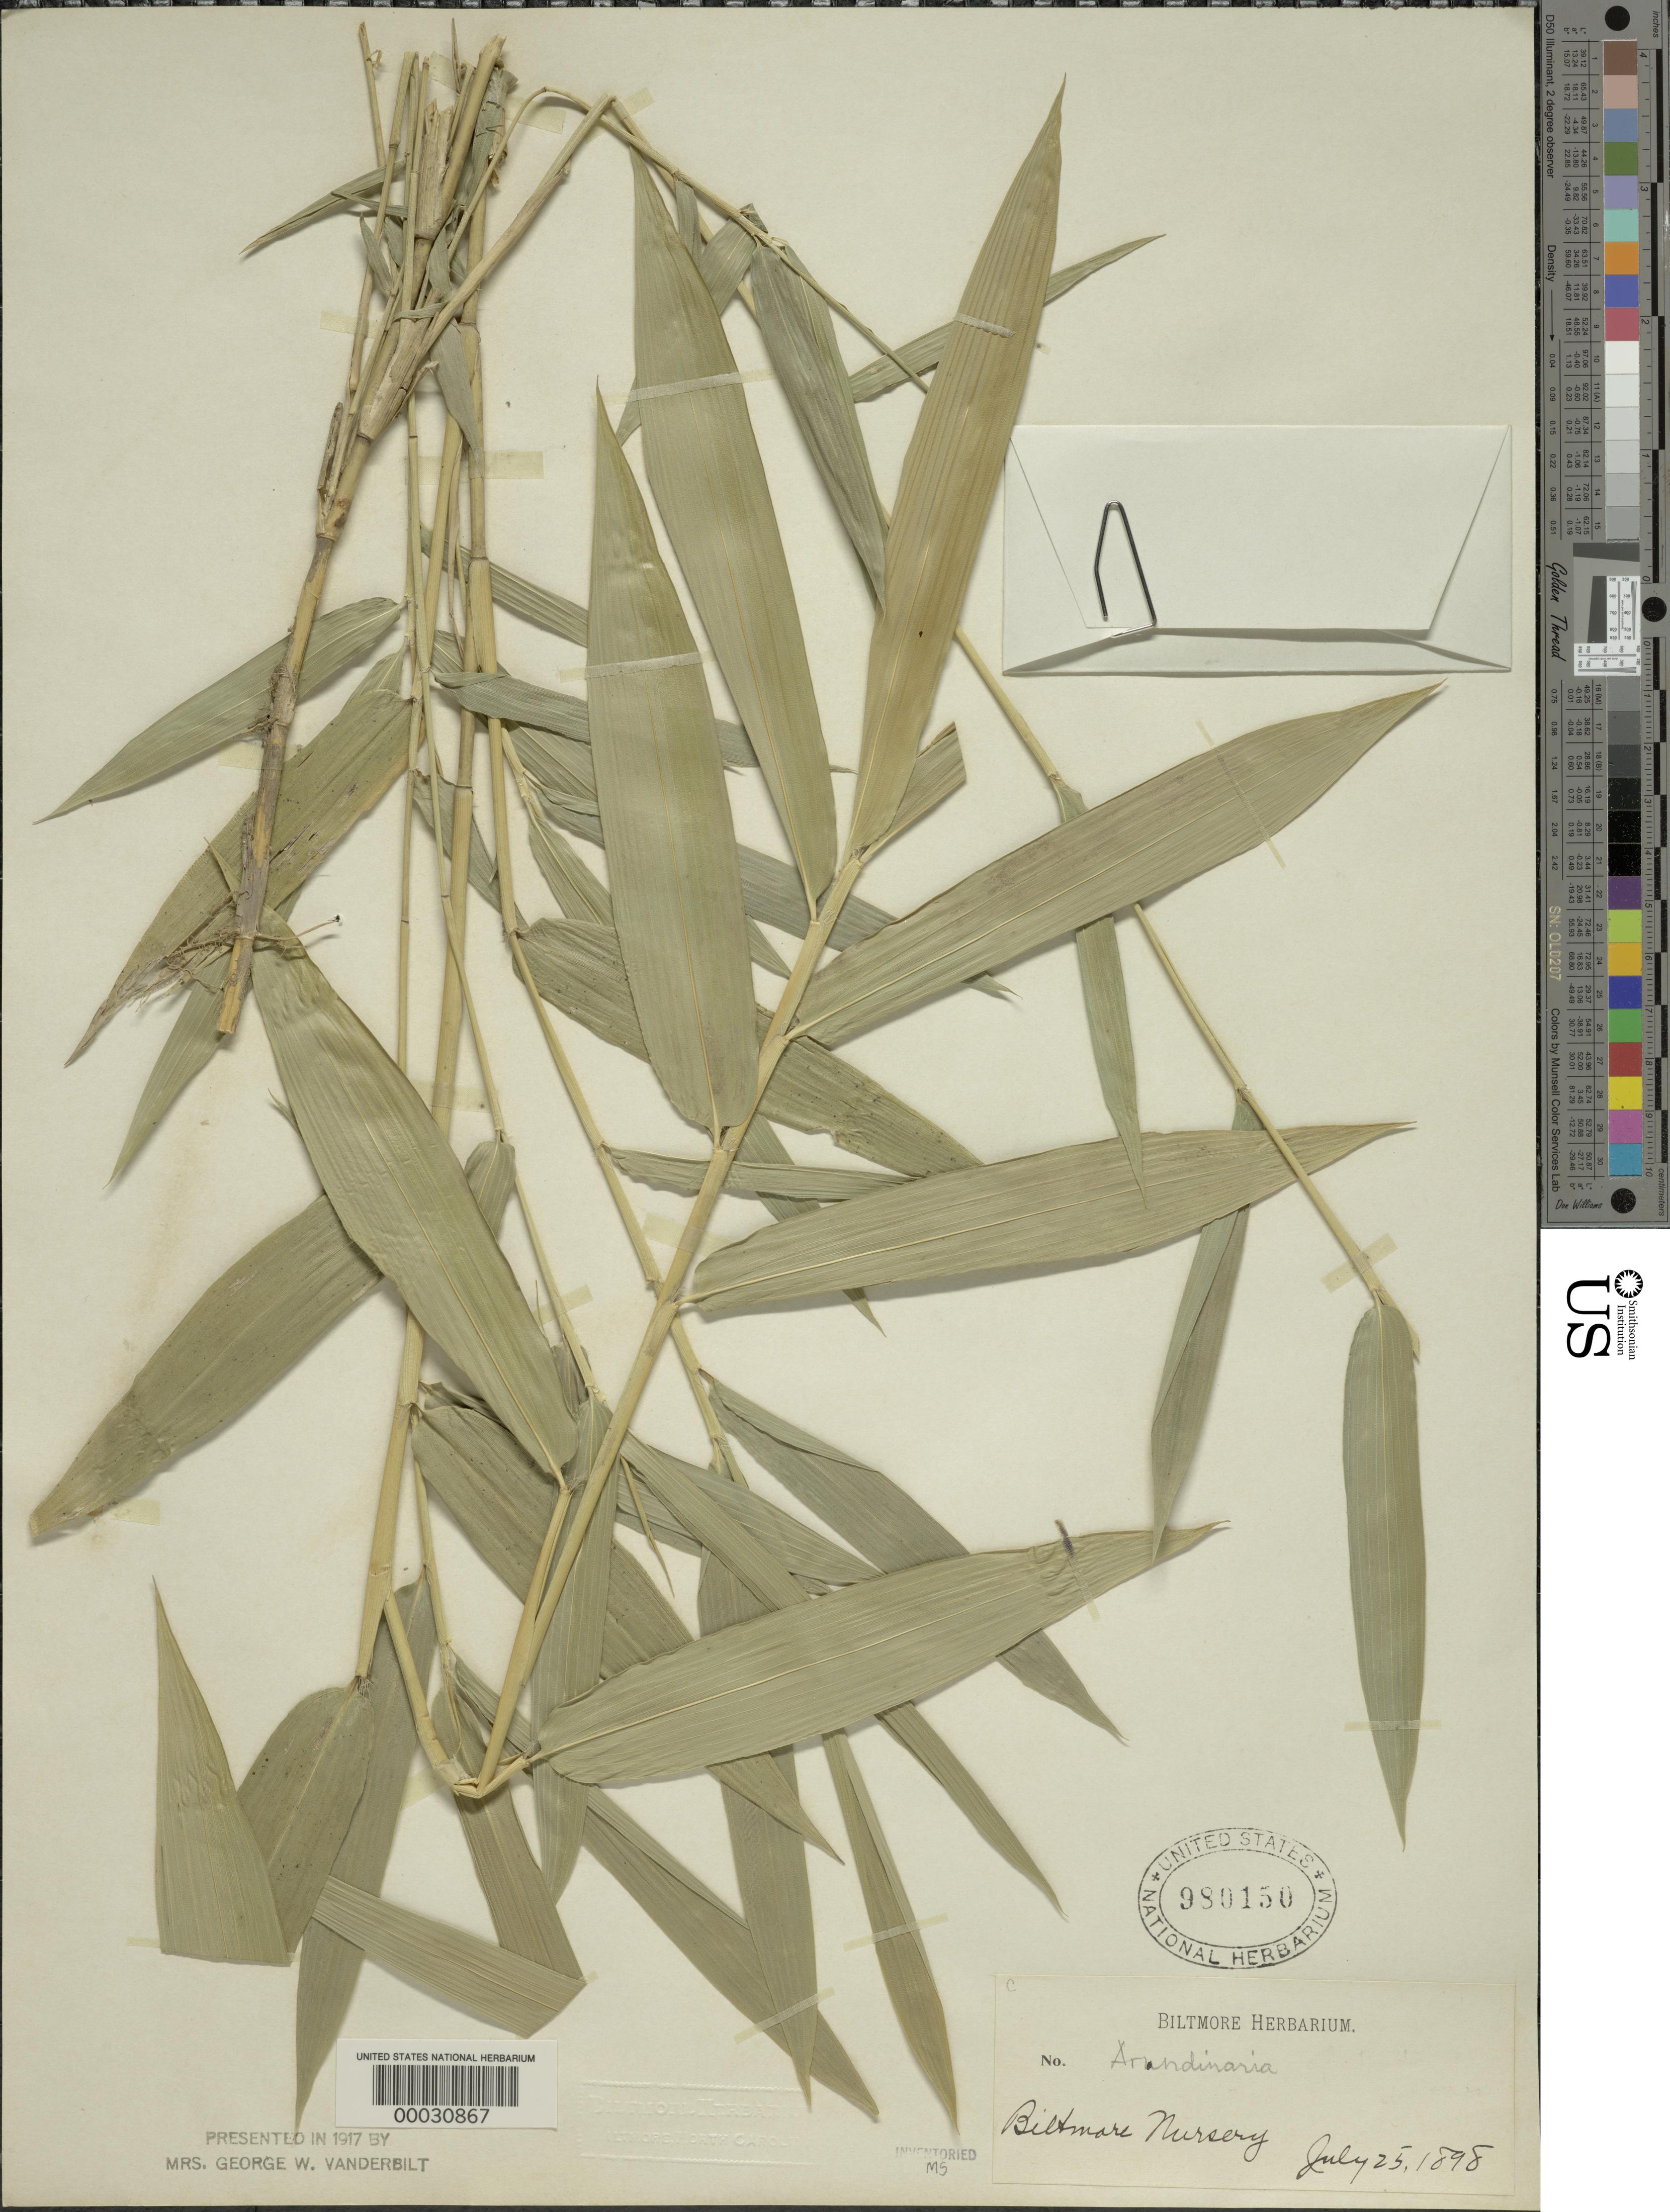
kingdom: Plantae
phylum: Tracheophyta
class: Liliopsida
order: Poales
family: Poaceae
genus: Arundinaria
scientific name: Arundinaria sp.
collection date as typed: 25 Jul 1898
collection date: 1898-07-25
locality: Biltmore nursery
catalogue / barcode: US 980150